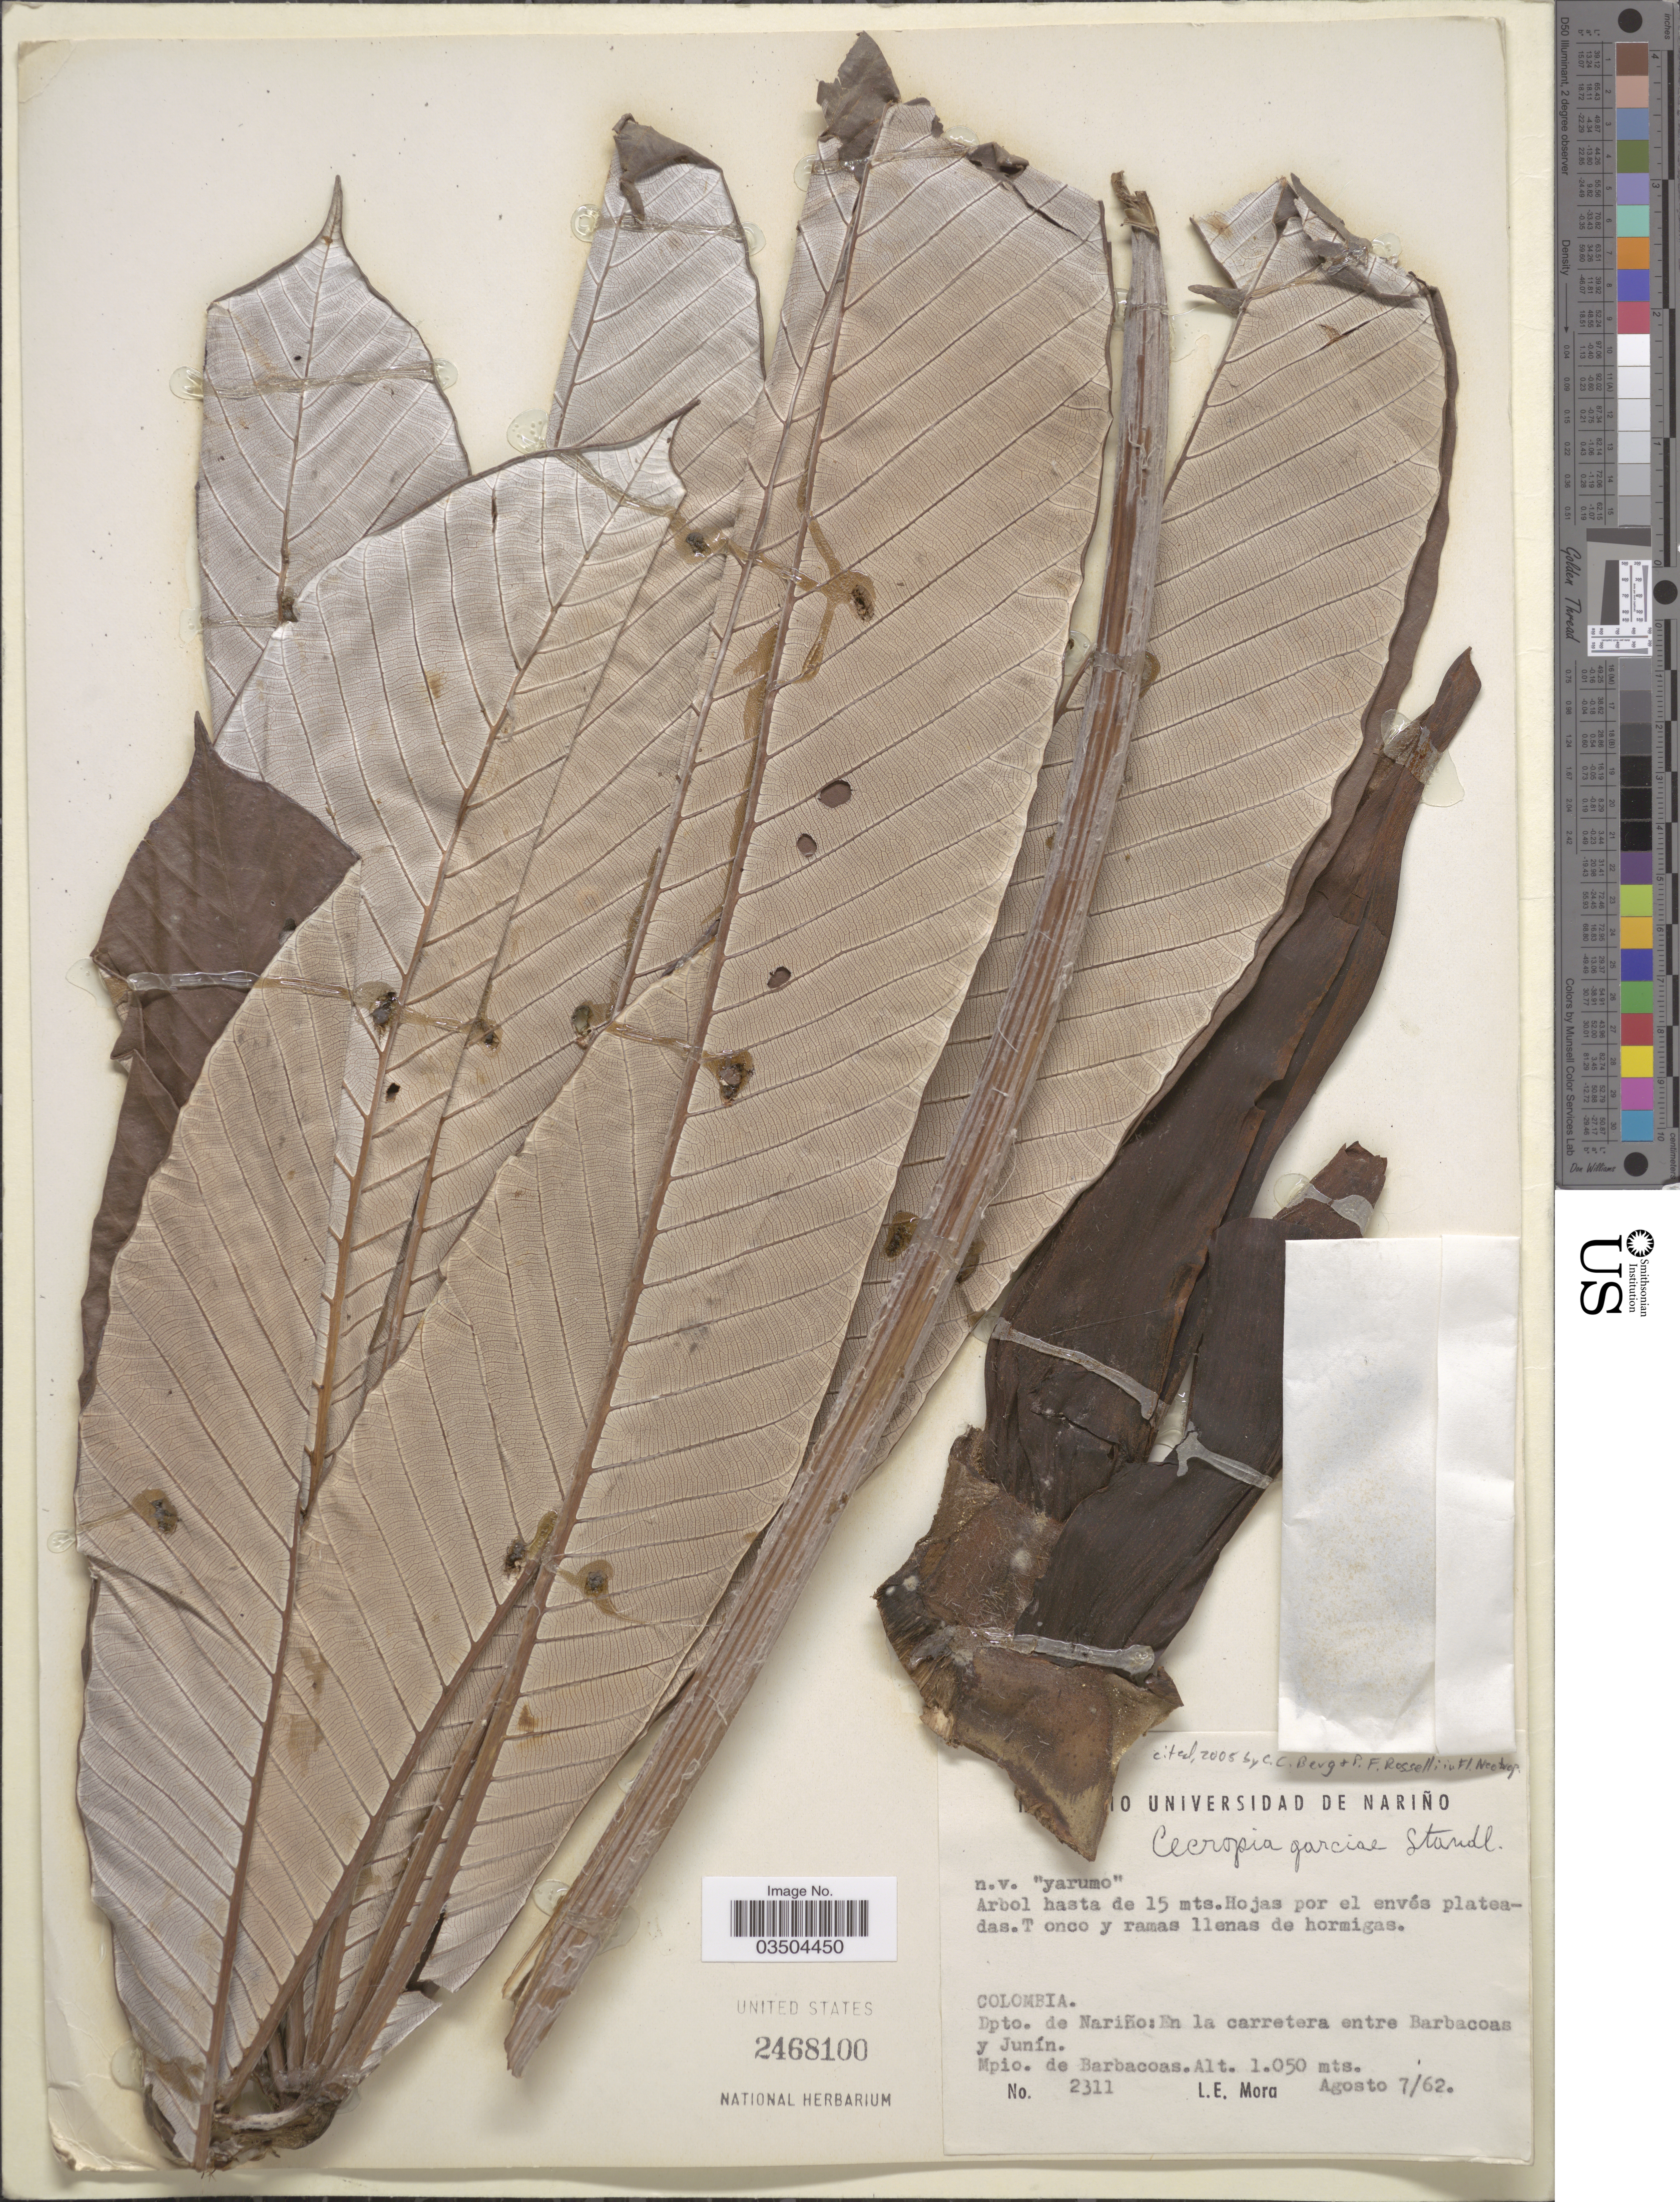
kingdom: Plantae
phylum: Tracheophyta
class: Magnoliopsida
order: Rosales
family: Urticaceae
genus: Cecropia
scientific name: Cecropia garciae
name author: Standl.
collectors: L. Mora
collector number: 2311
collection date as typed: Transcribed d/m/y: 7/8/62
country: Colombia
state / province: Nariño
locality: Dpto. de Nariño: En la carretera entre Barbacoas y Junín. Mpio. de Barbacoas.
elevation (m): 1050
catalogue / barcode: US 2468100